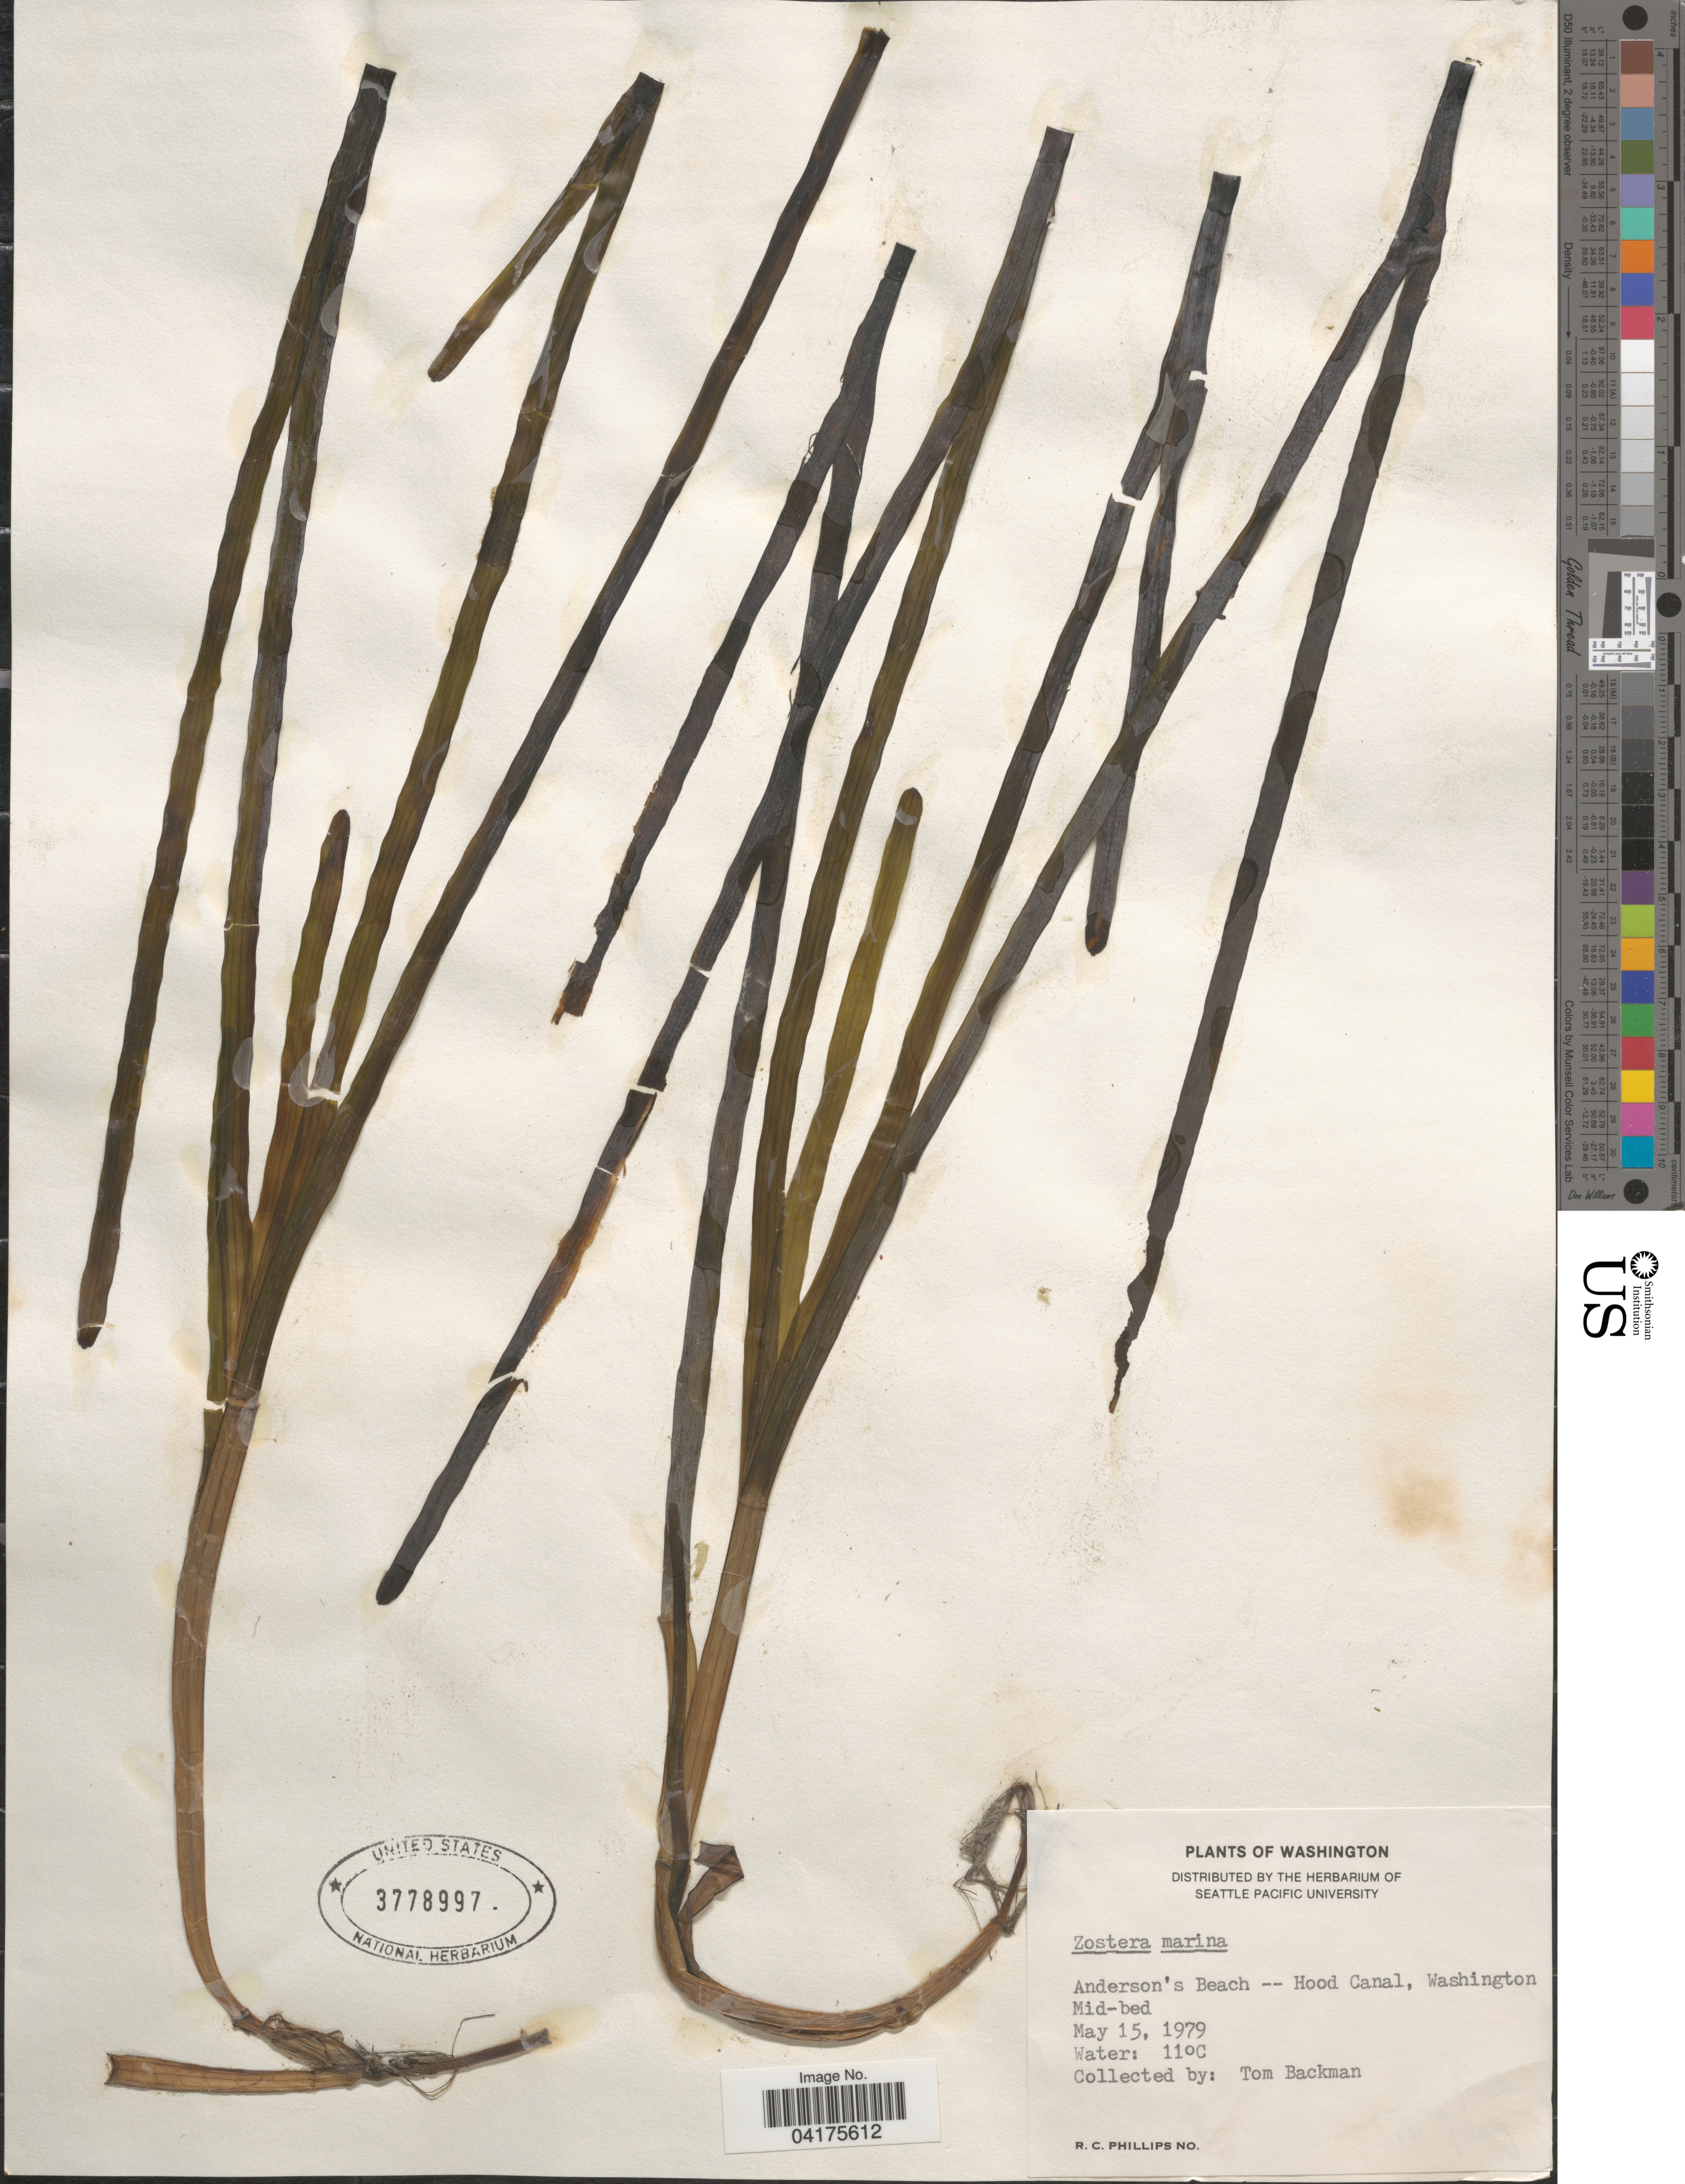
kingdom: Plantae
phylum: Tracheophyta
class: Liliopsida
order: Alismatales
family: Zosteraceae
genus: Zostera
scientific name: Zostera marina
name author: L.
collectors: T. Backman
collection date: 1979-05-15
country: United States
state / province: Washington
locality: Anderson's Beach -- Hood Canal.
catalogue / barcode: US 3778997